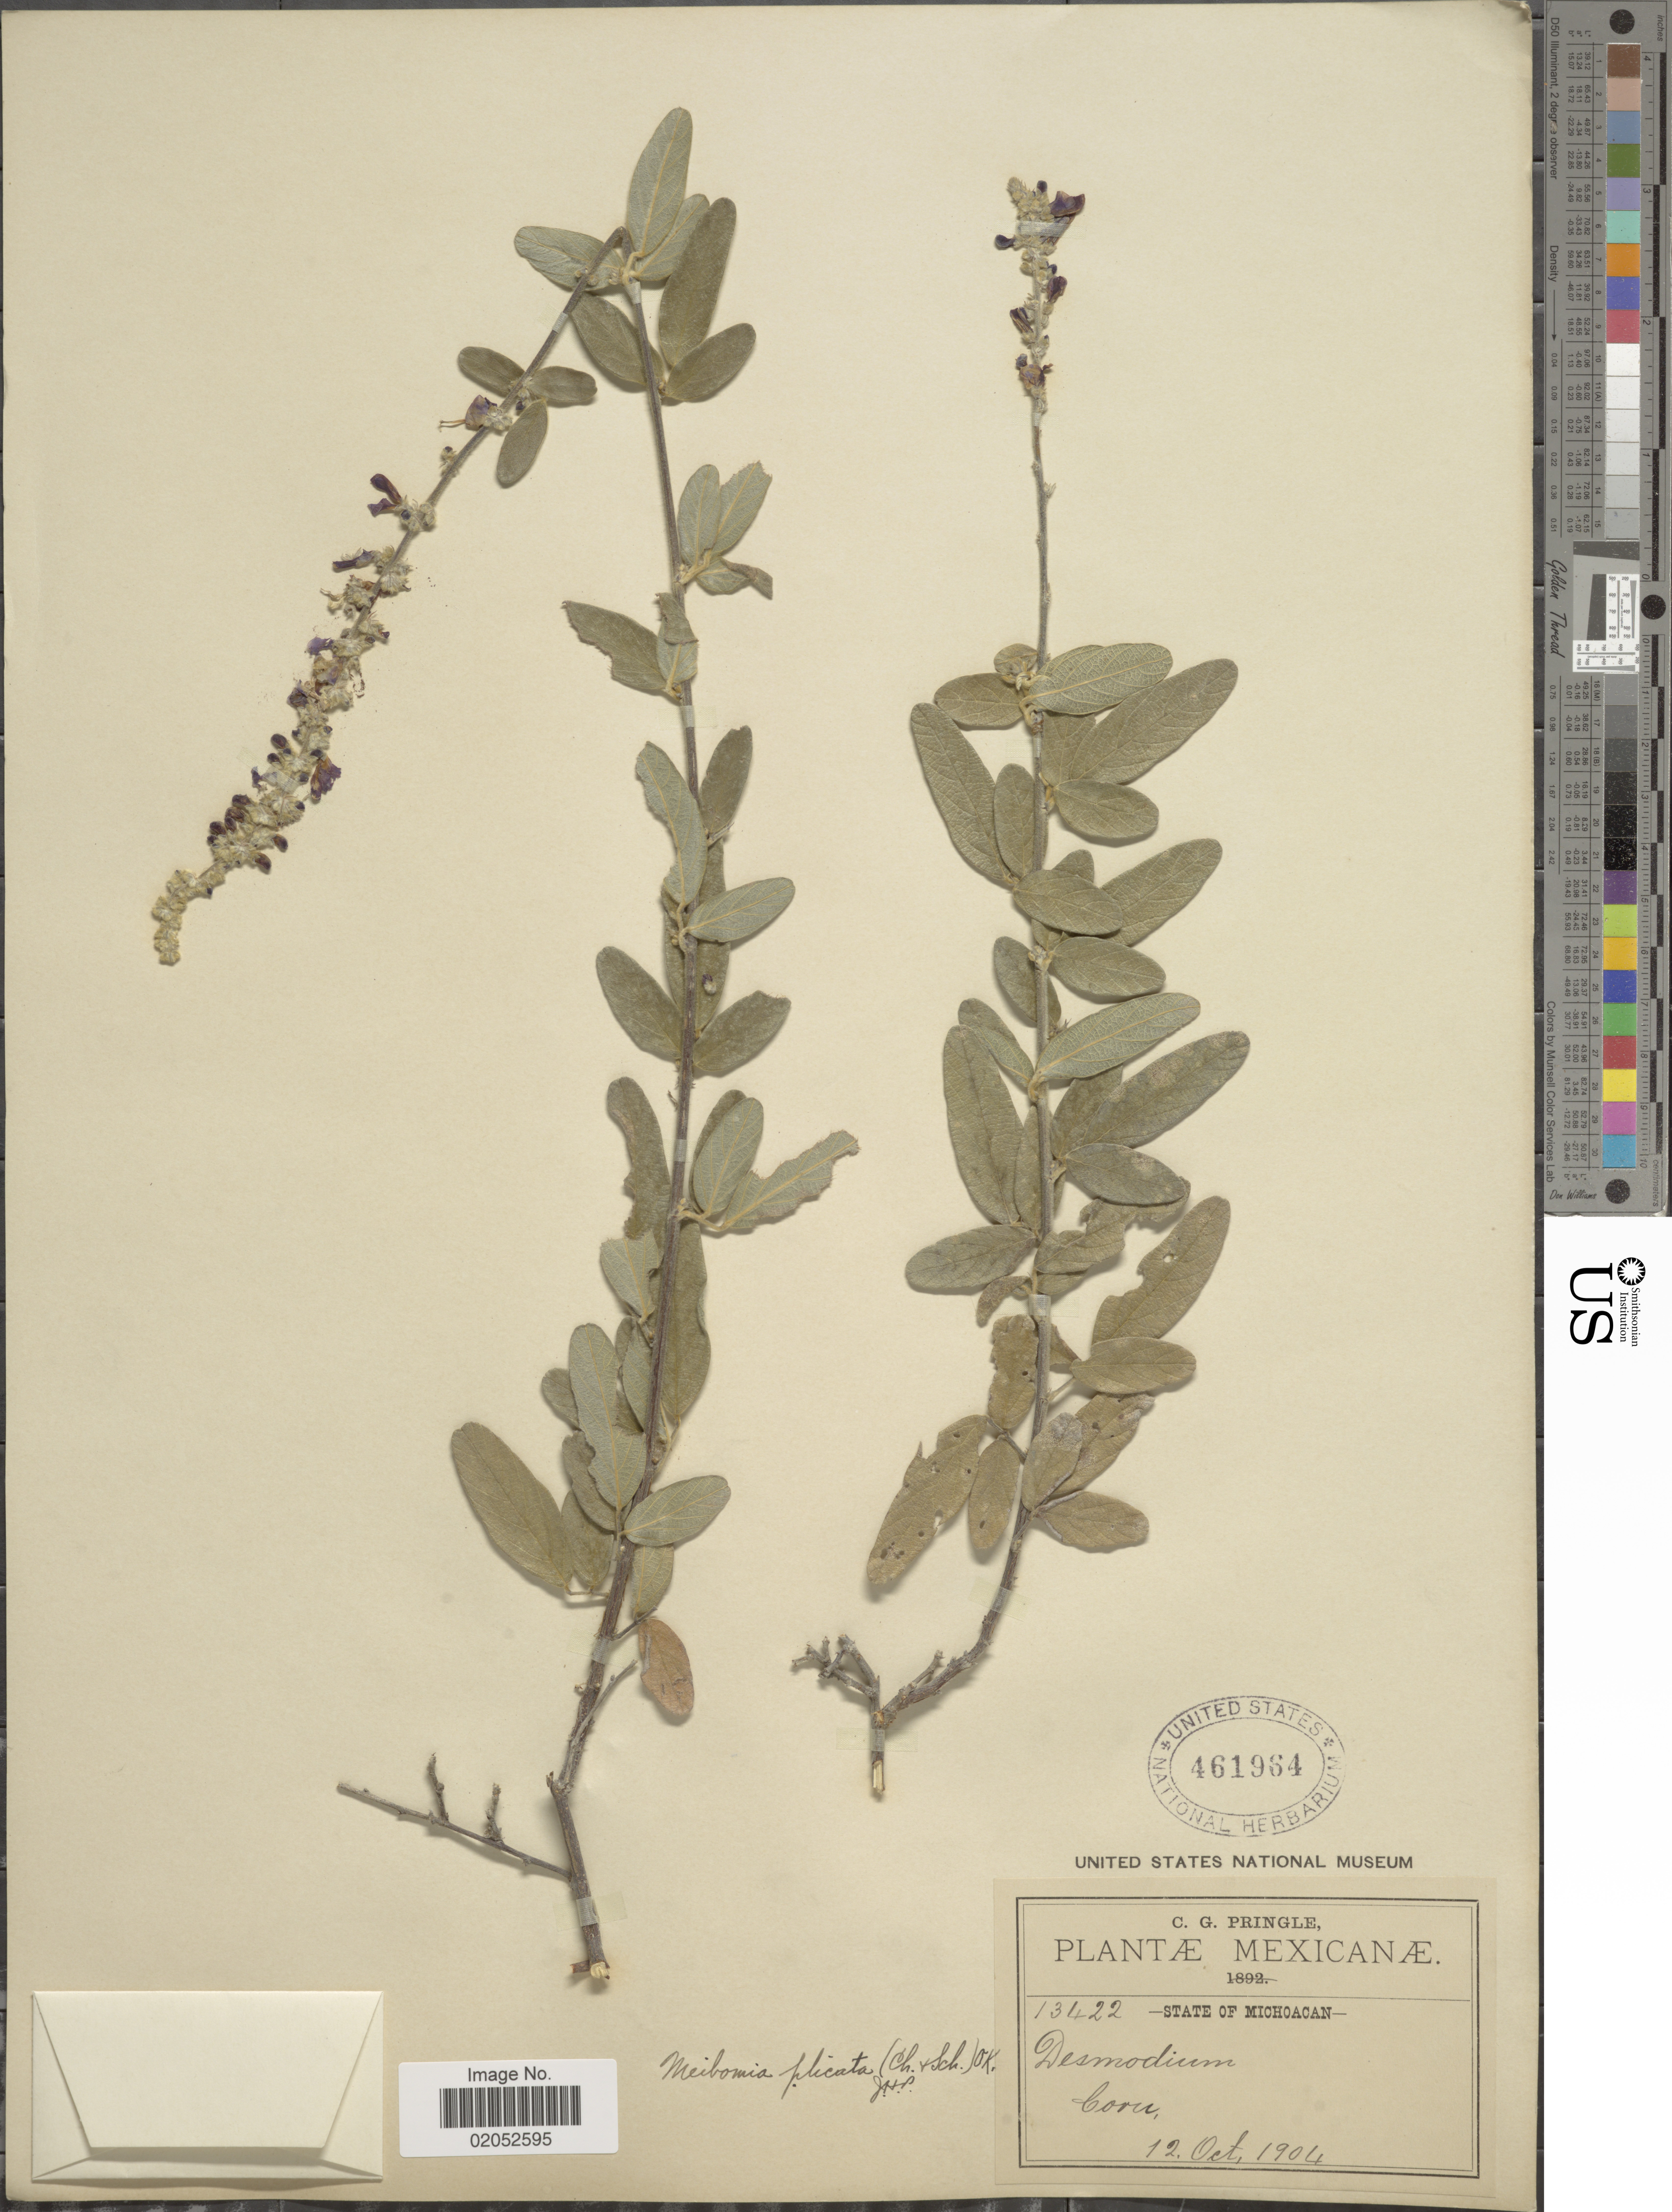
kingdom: Plantae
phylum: Tracheophyta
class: Magnoliopsida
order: Fabales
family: Fabaceae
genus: Desmodium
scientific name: Desmodium plicatum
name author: Schltdl. & Cham.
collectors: C. G. Pringle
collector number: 13422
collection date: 1904-10-12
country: Mexico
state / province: Michoacán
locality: Coru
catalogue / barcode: US 461964